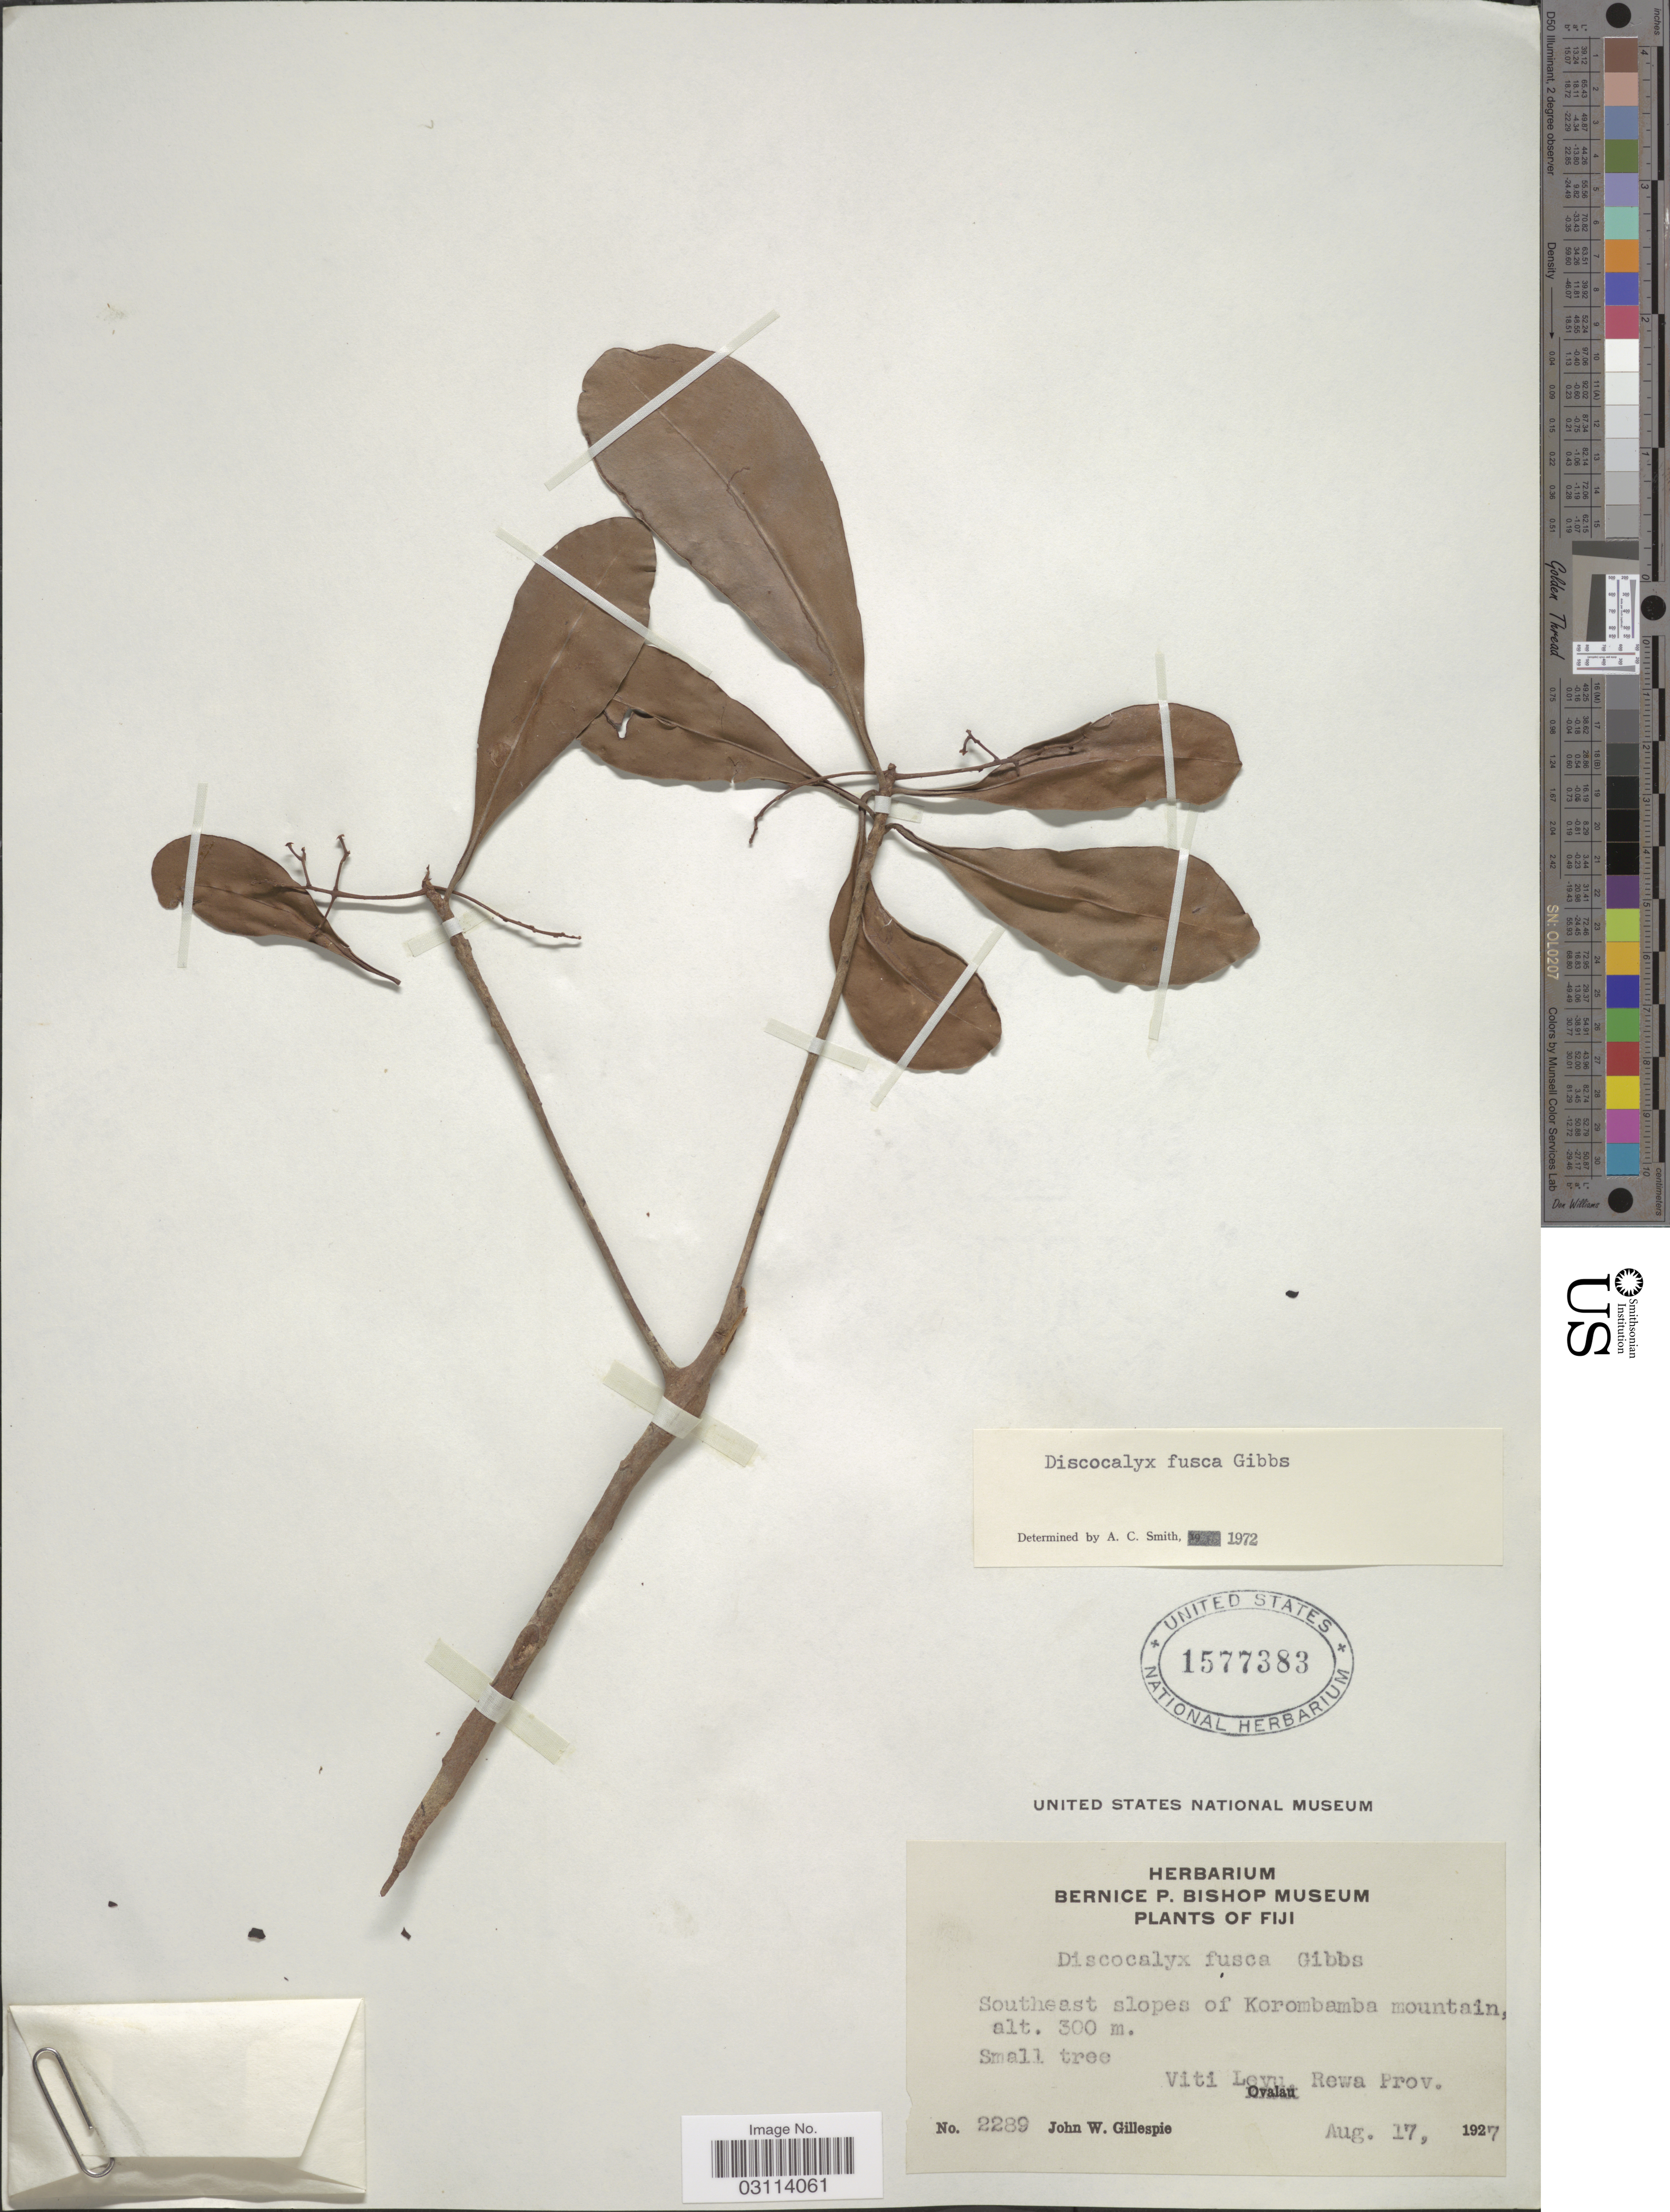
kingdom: Plantae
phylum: Tracheophyta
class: Magnoliopsida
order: Ericales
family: Primulaceae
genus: Discocalyx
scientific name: Discocalyx fusca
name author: Gibbs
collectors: J. W. Gillespie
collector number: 2289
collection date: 1927-08-17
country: Fiji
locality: Southeast slopes of Korombamba mountain. Viti Levu, Rewa Prov.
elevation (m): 300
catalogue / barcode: US 1577383